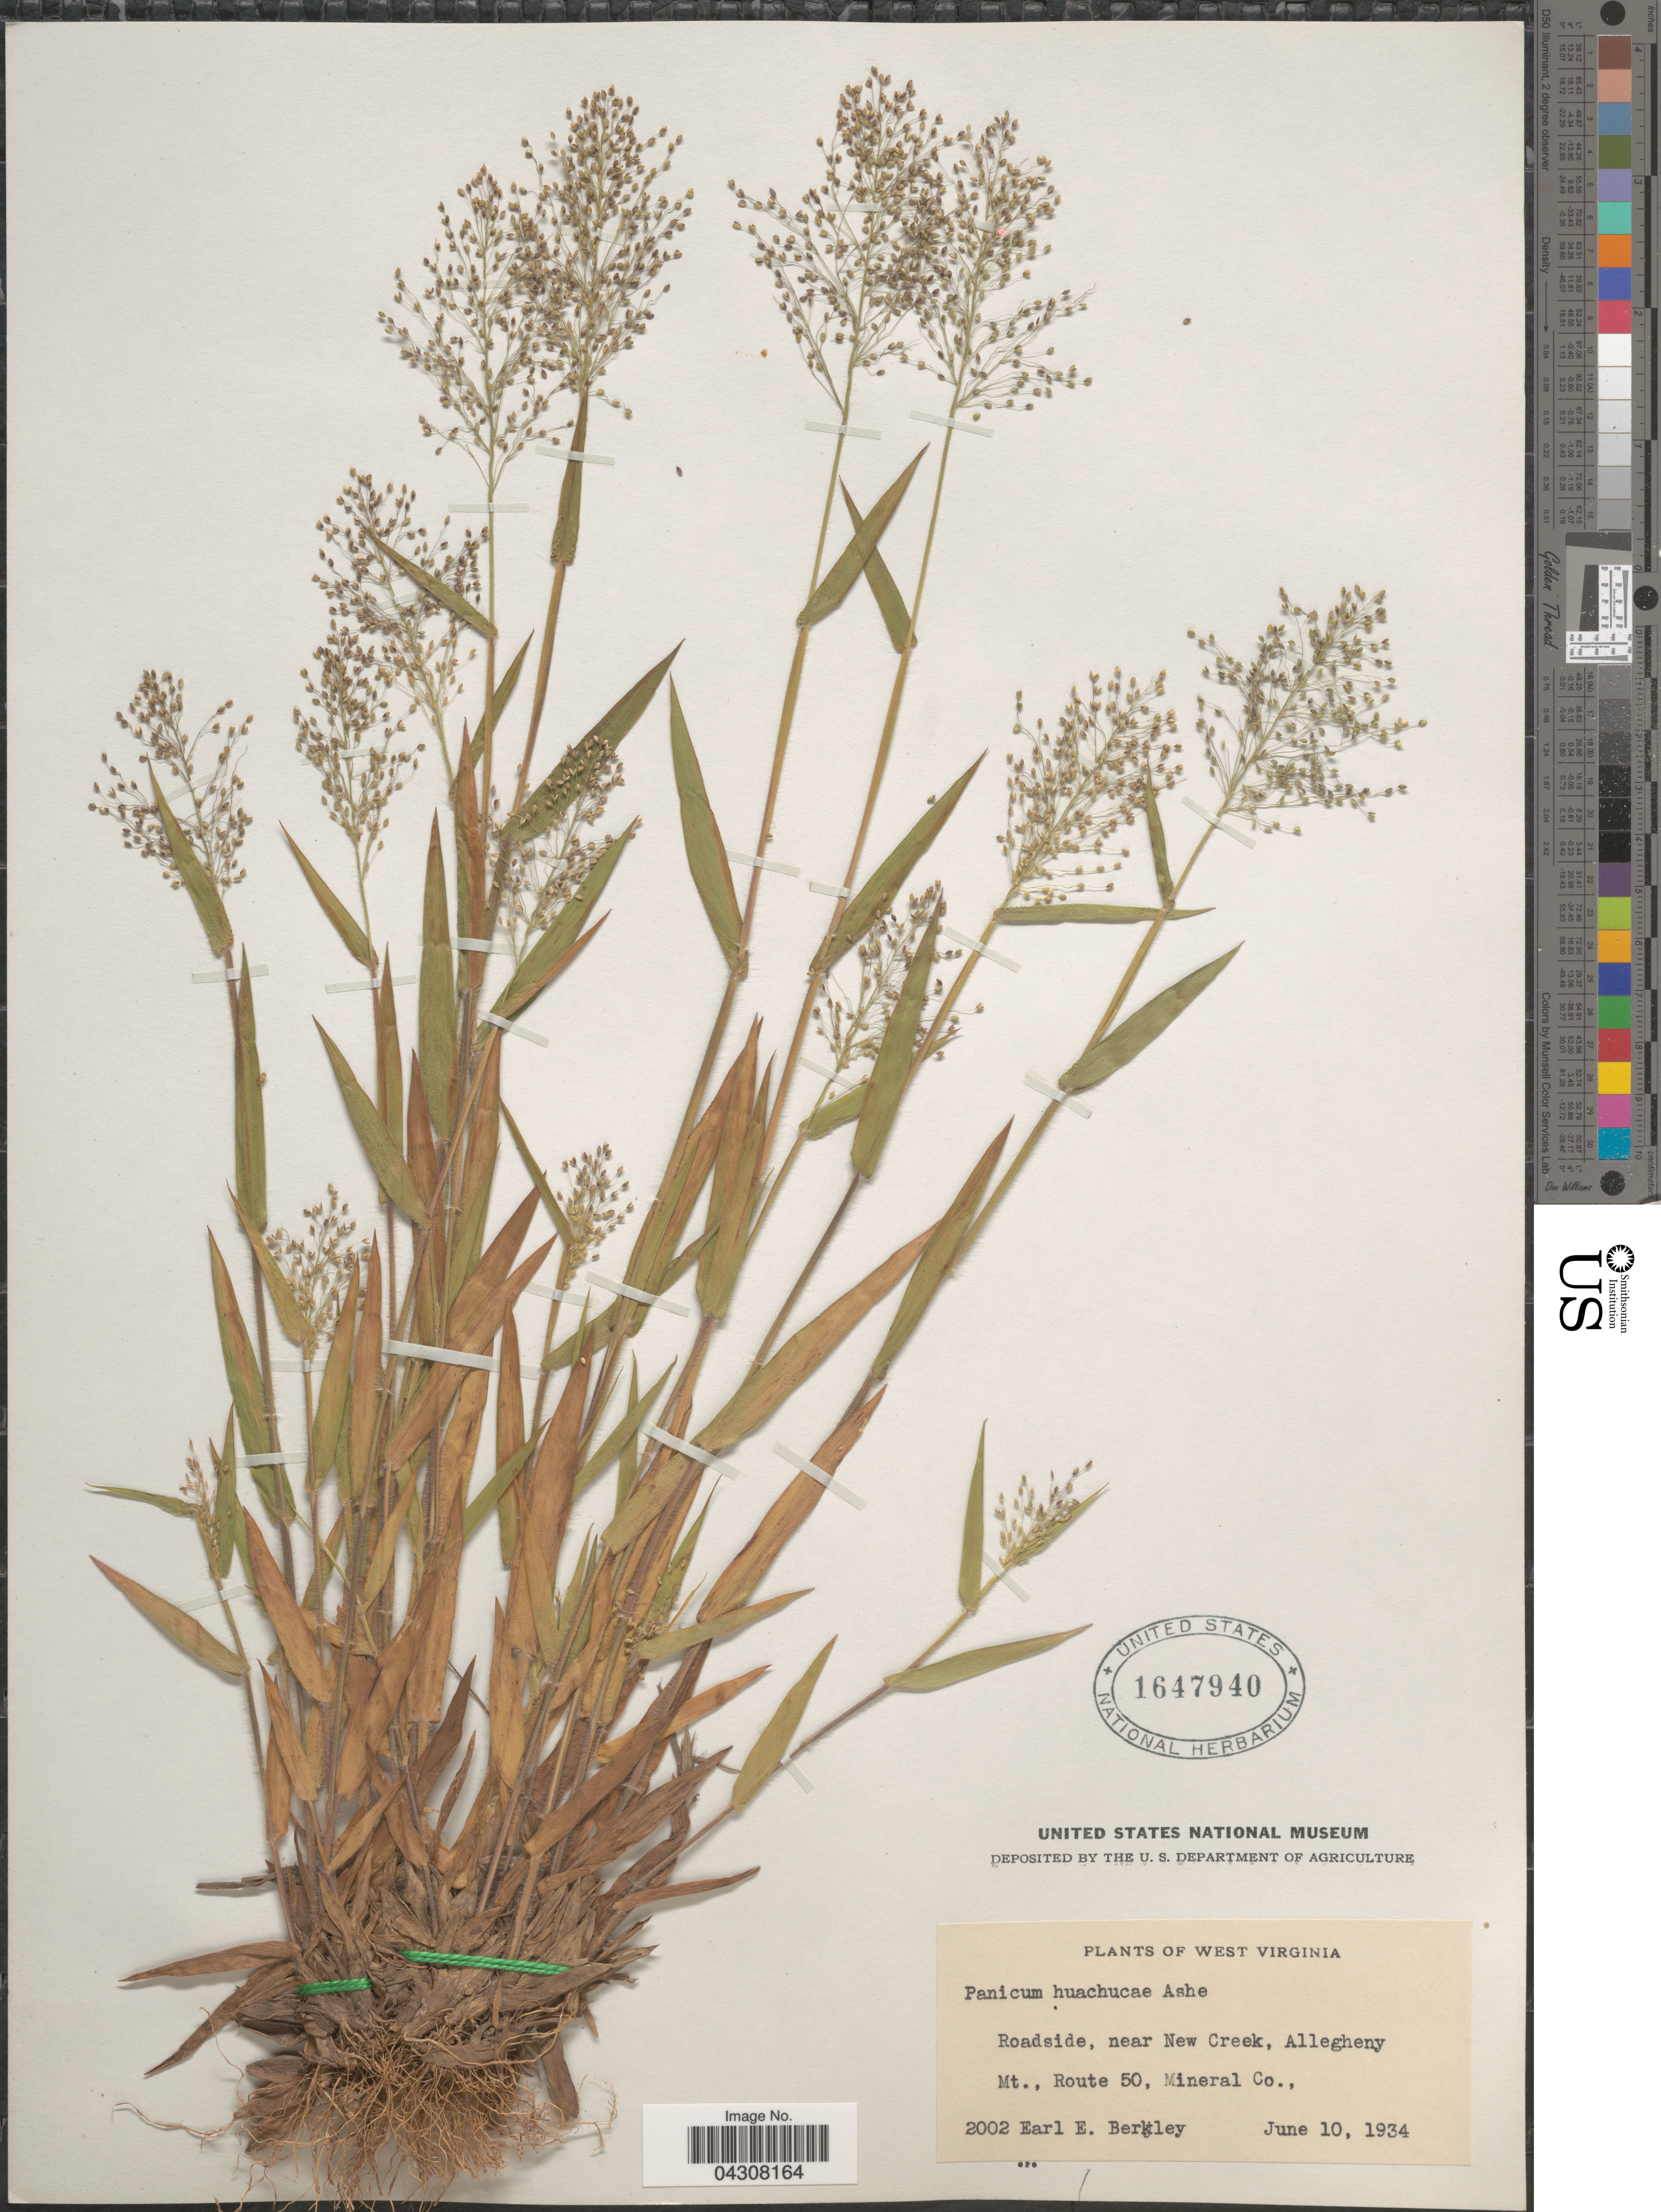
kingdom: Plantae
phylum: Tracheophyta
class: Liliopsida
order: Poales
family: Poaceae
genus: Dichanthelium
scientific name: Dichanthelium acuminatum var. acuminatum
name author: (Sw.) Gould & C.A. Clark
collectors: E. Berkley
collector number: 2002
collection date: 1934-06-10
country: United States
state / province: West Virginia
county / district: Mineral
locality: Roadside, near New Creek, Allegheny Mt., Route 50, Mineral Co.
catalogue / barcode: US 1647940